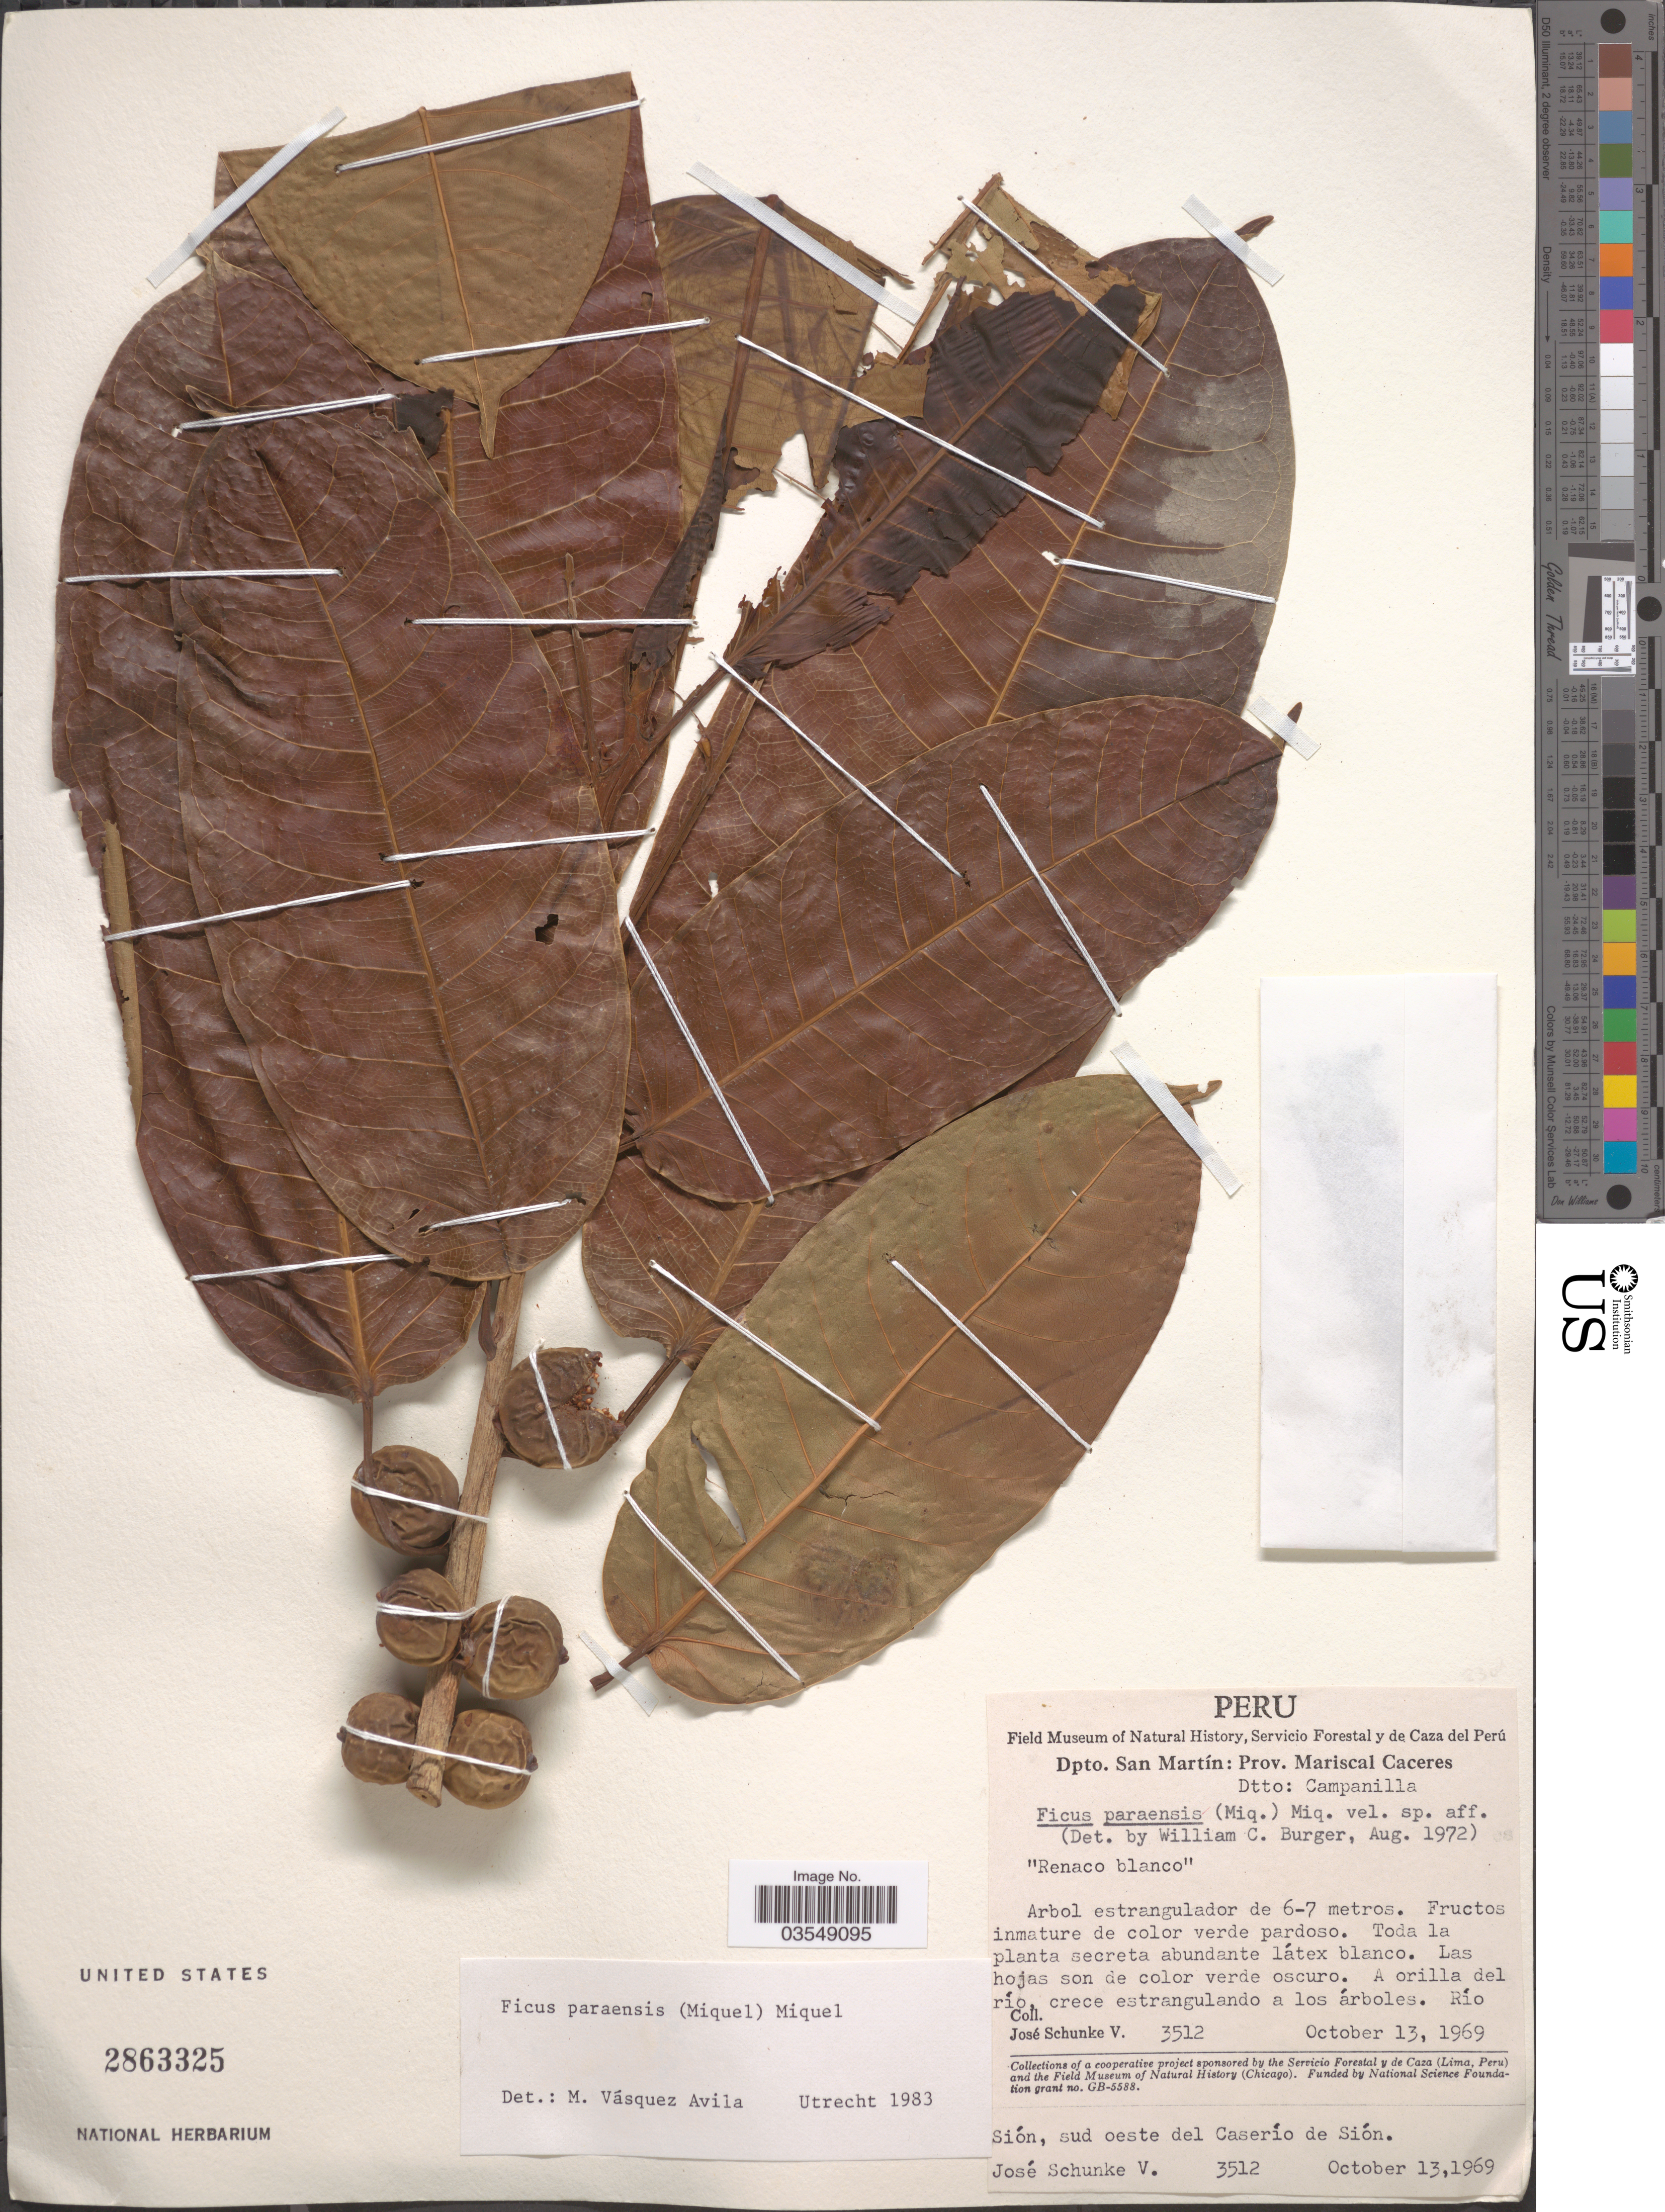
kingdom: Plantae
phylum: Tracheophyta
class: Magnoliopsida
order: Rosales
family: Moraceae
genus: Ficus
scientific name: Ficus paraensis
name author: (Miq.) Miq.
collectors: J. Schunke Vigo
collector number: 3512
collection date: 1969-10-13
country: Peru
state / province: San Martín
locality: Dpto. San Martín: Prov. Mariscal Caceres, Dtto. Campanilla. Río Sión, sud oeste del Caserío de Sión.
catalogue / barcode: US 2863325